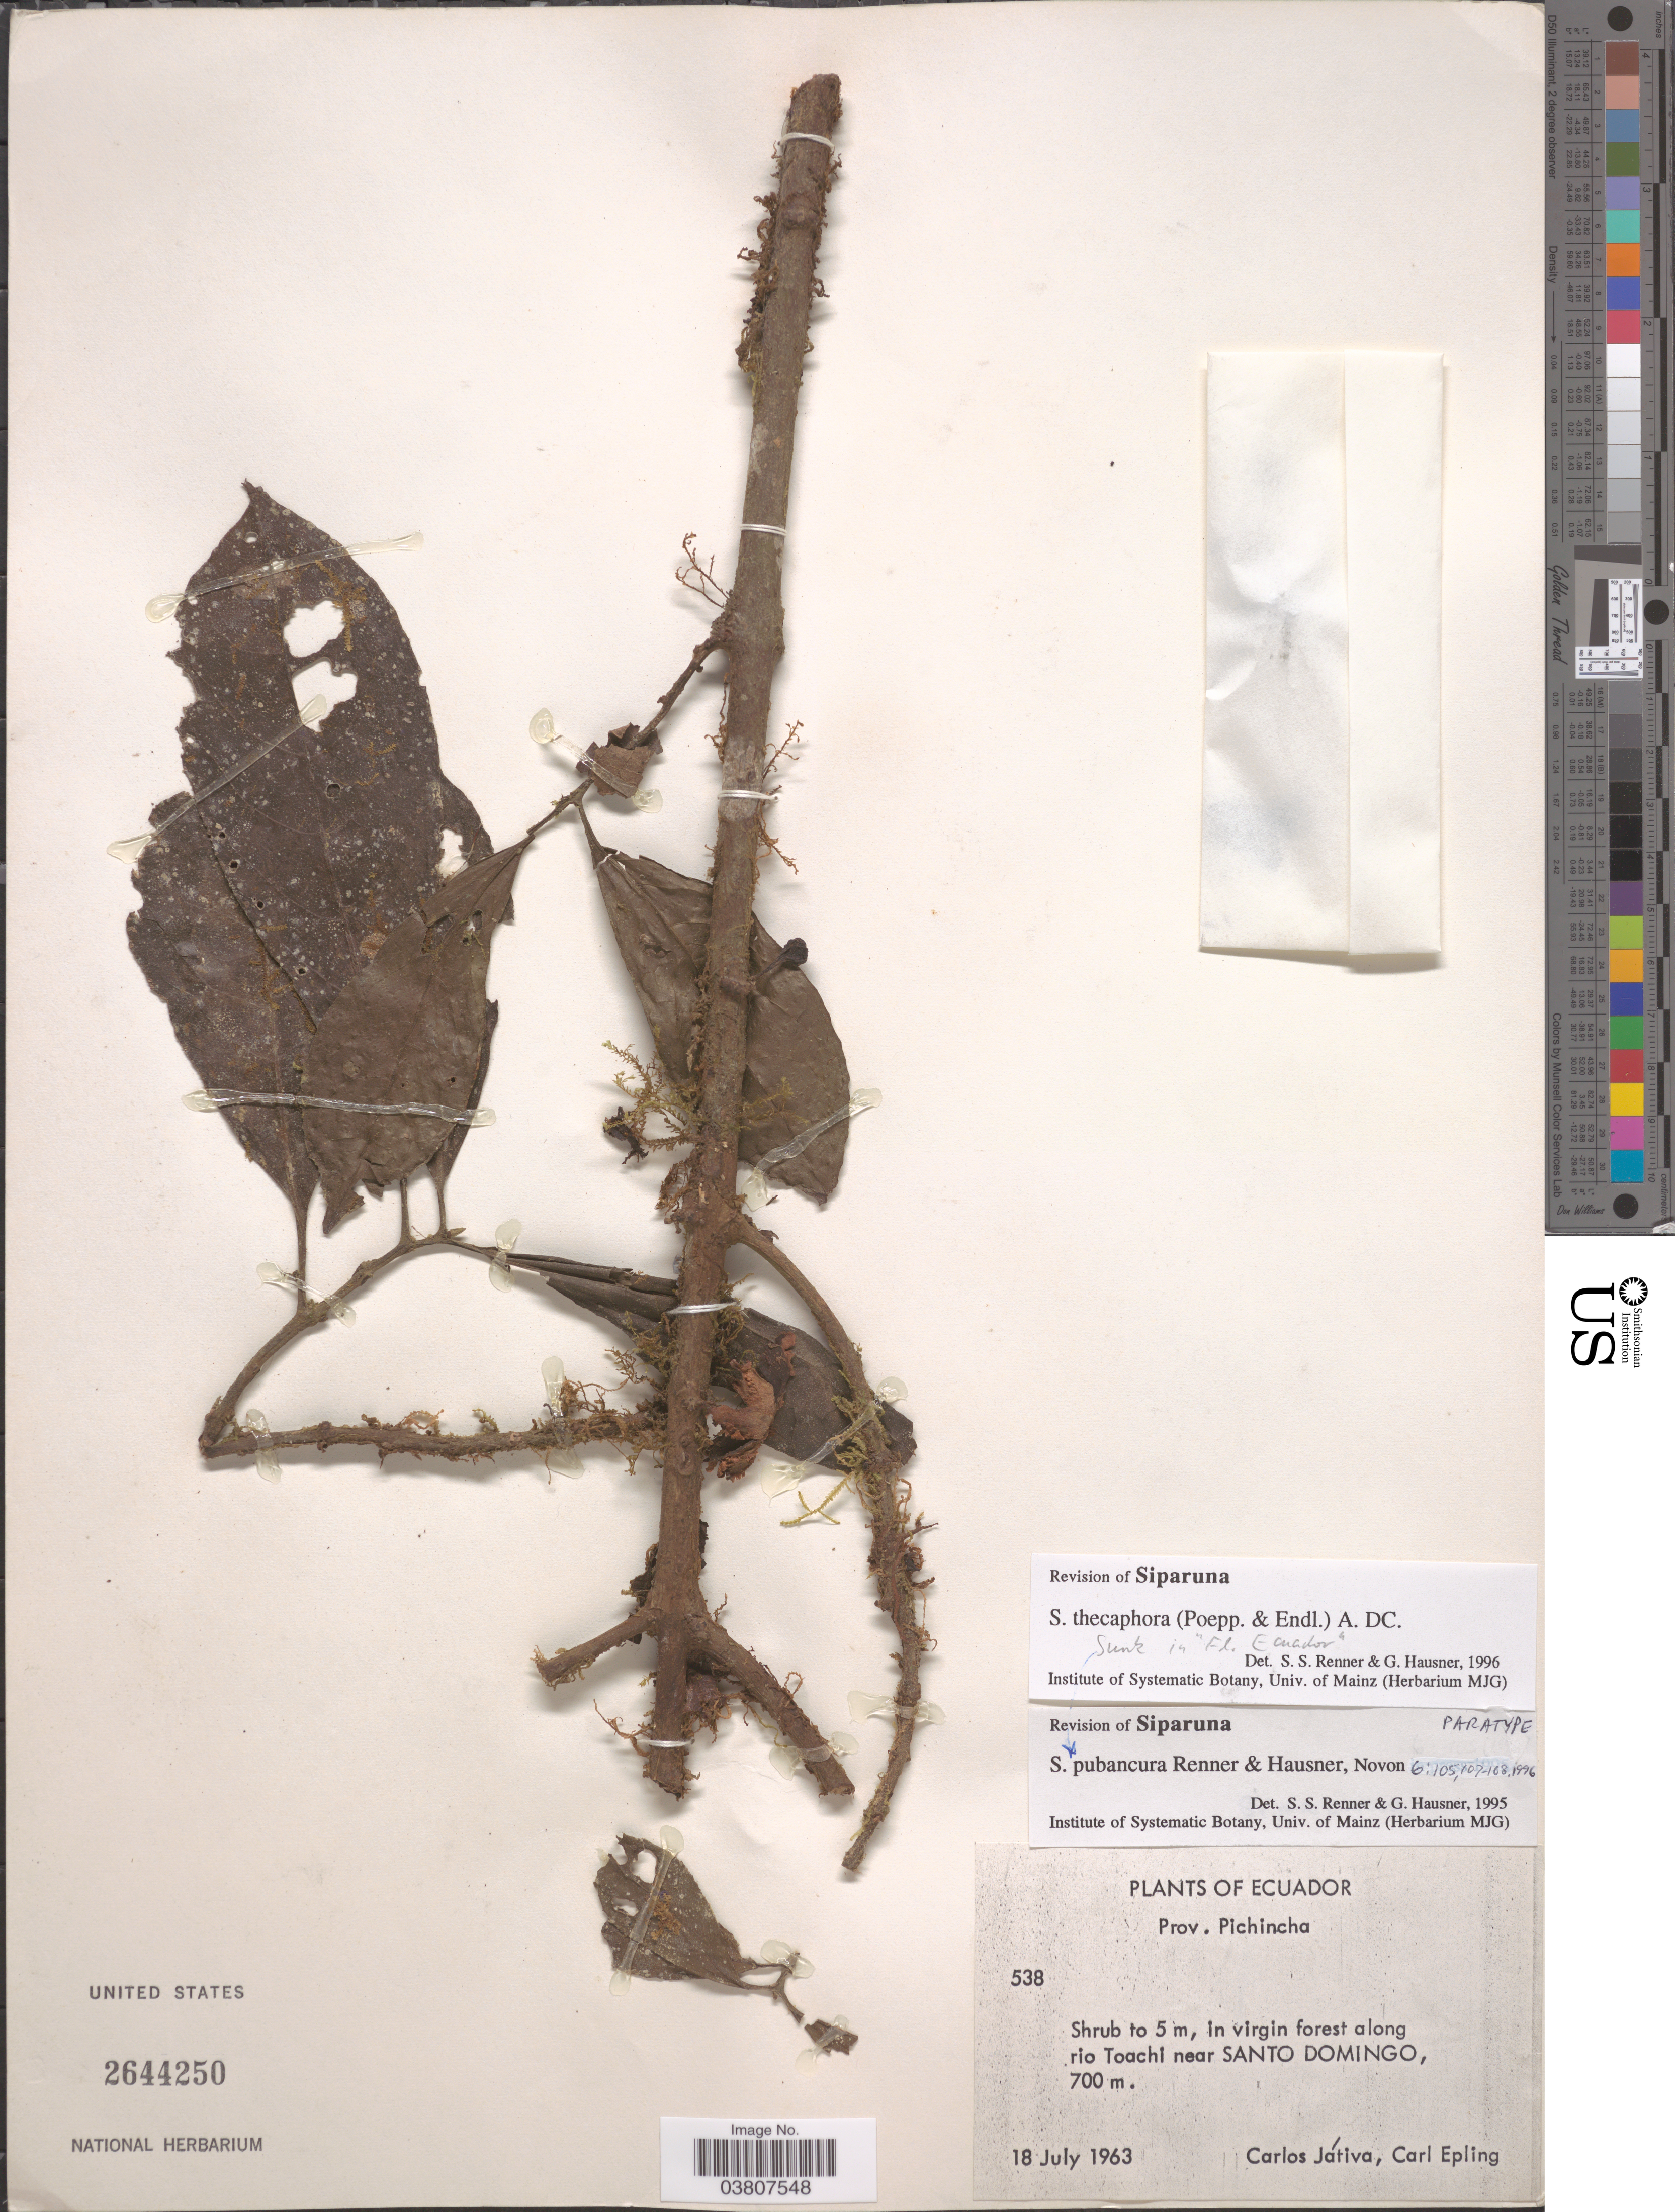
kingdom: Plantae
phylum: Tracheophyta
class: Magnoliopsida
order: Laurales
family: Siparunaceae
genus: Siparuna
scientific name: Siparuna thecaphora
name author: (Poepp. & Endl.) A. DC.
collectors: C. D. Játiva & C. C. Epling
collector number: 538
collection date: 1963-07-18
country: Ecuador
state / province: Pichincha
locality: Along rio Toachi near Santo Domingo.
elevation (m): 700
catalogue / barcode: US 2644250